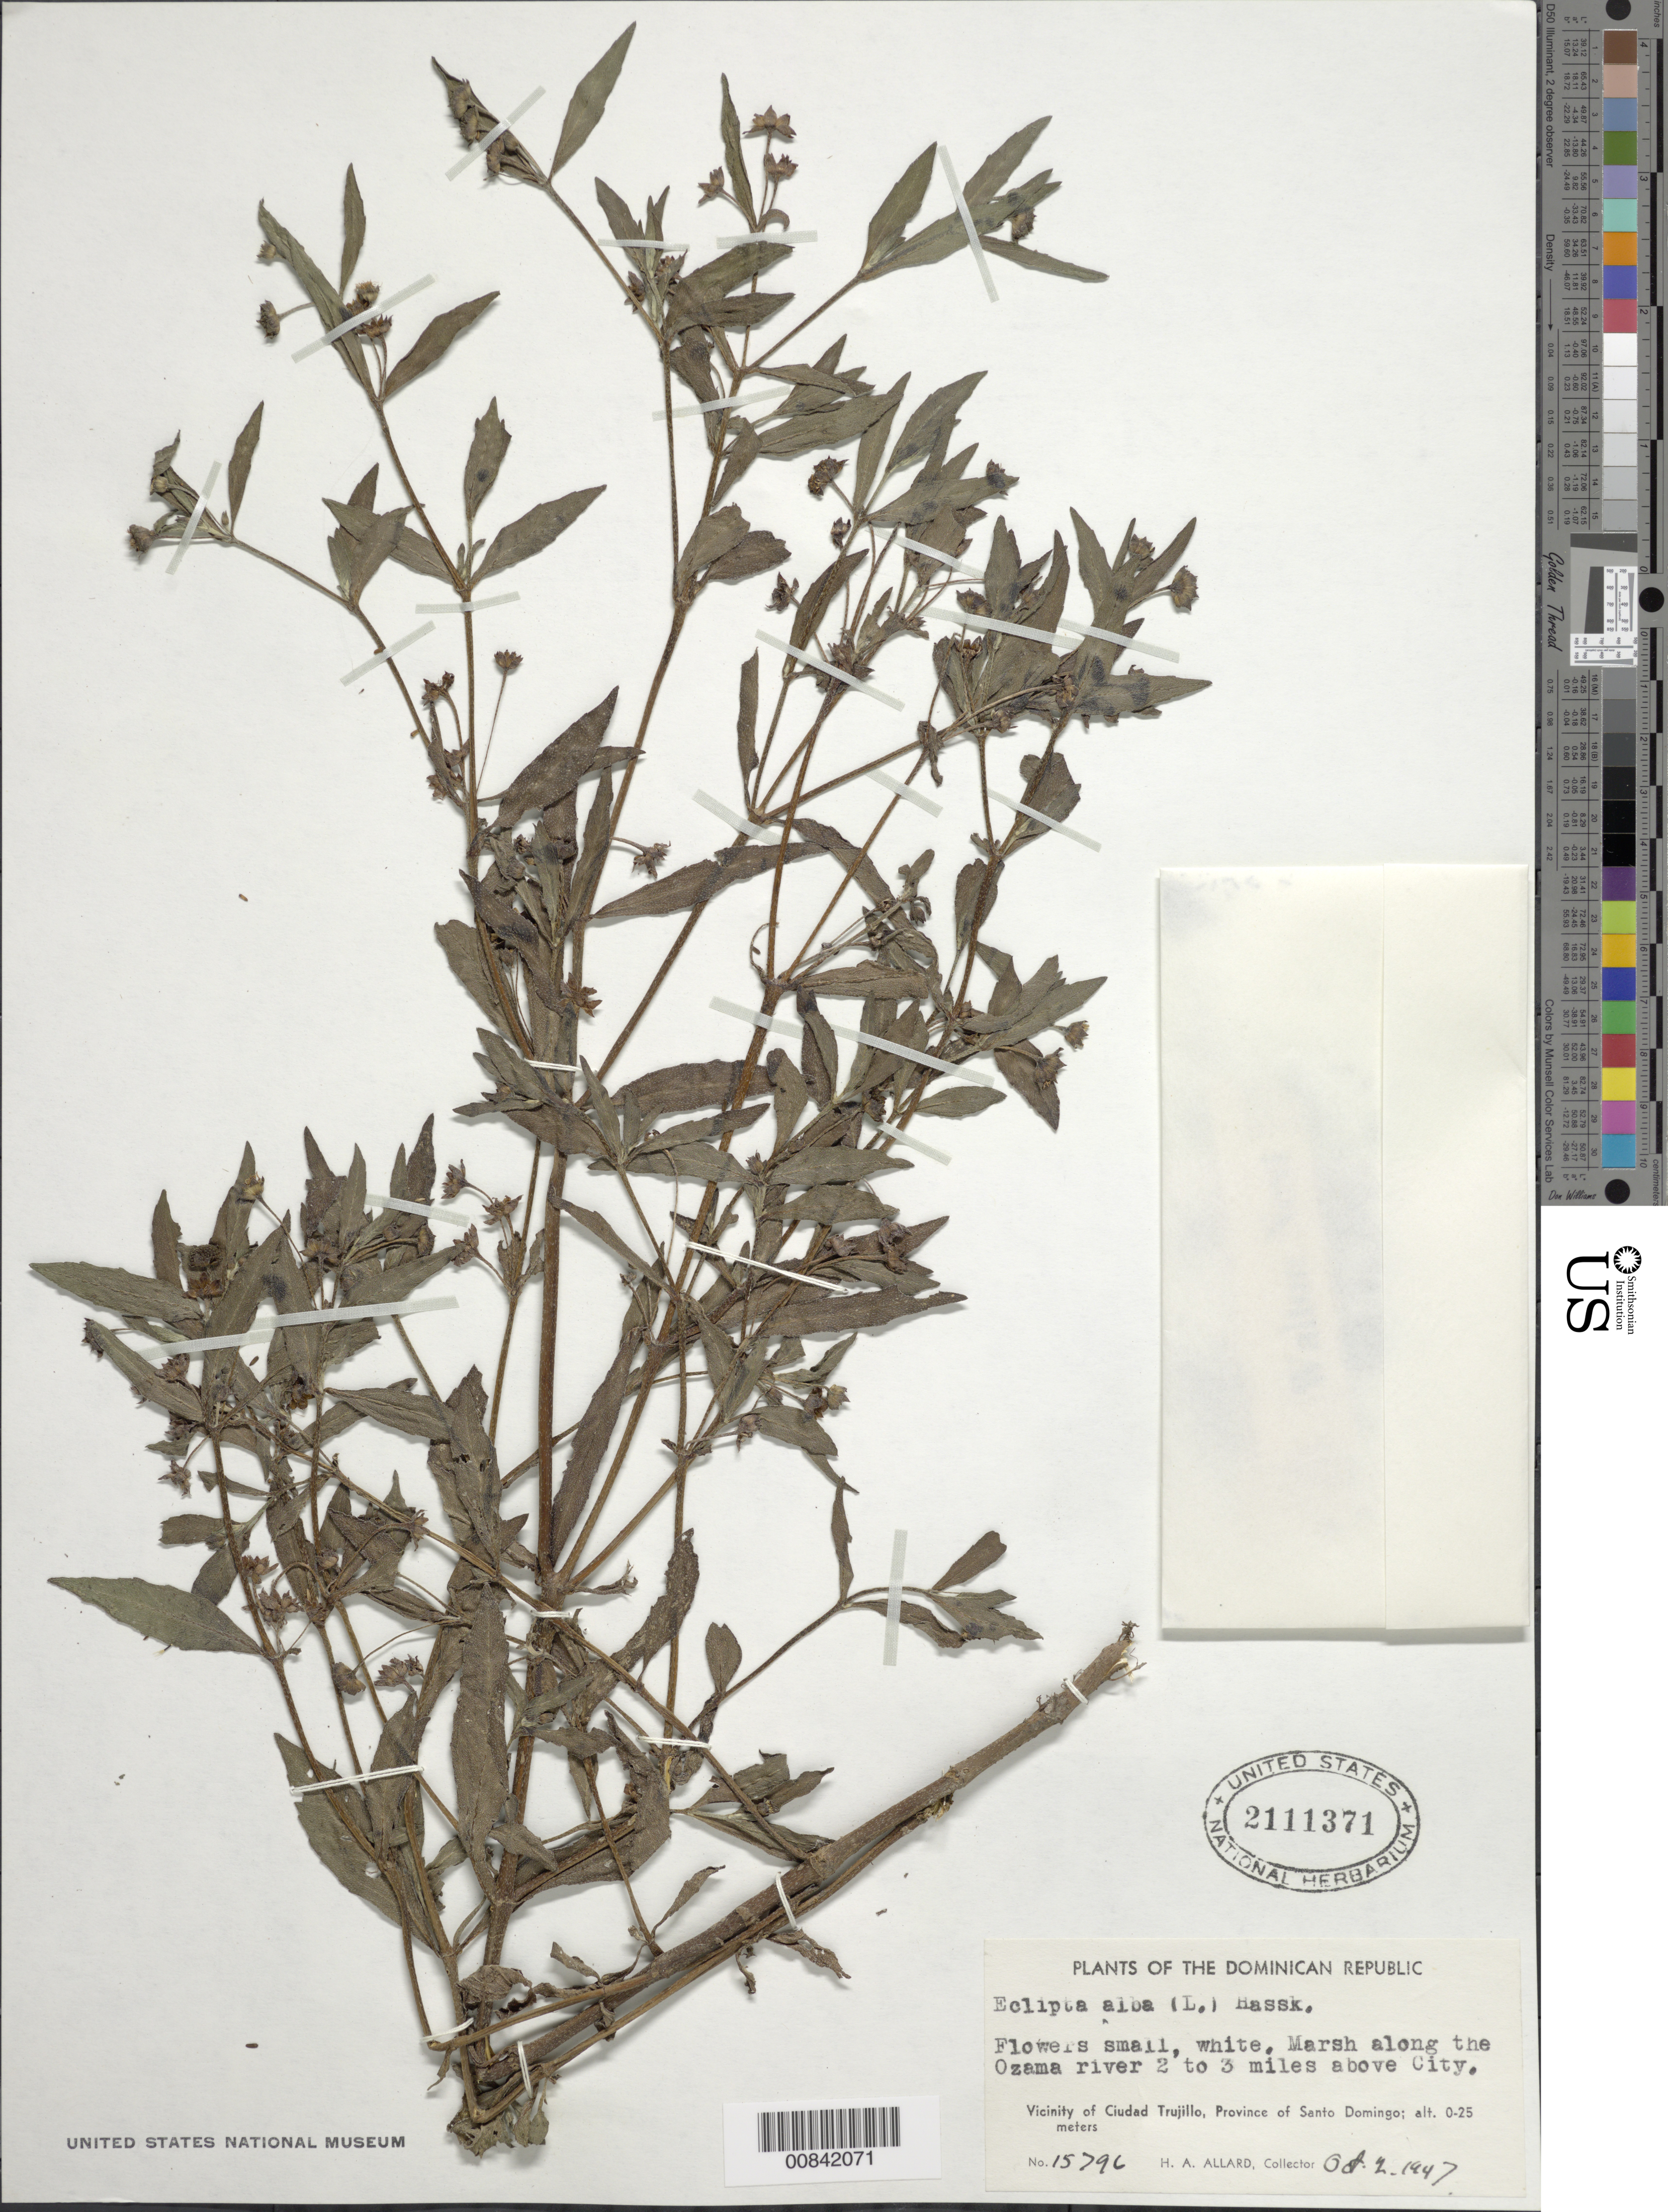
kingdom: Plantae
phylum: Tracheophyta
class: Magnoliopsida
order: Asterales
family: Asteraceae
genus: Eclipta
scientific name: Eclipta prostrata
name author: (L.) L.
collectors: H. A. Allard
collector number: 15796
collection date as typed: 02 Oct 1947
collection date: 1947-10-02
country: Dominican Republic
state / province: Distrito Nacional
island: Hispaniola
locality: Vicinity of Santo Domingo City, Ozama River, 2-3 miles above city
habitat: Marsh along river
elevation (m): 0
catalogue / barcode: US 2111371